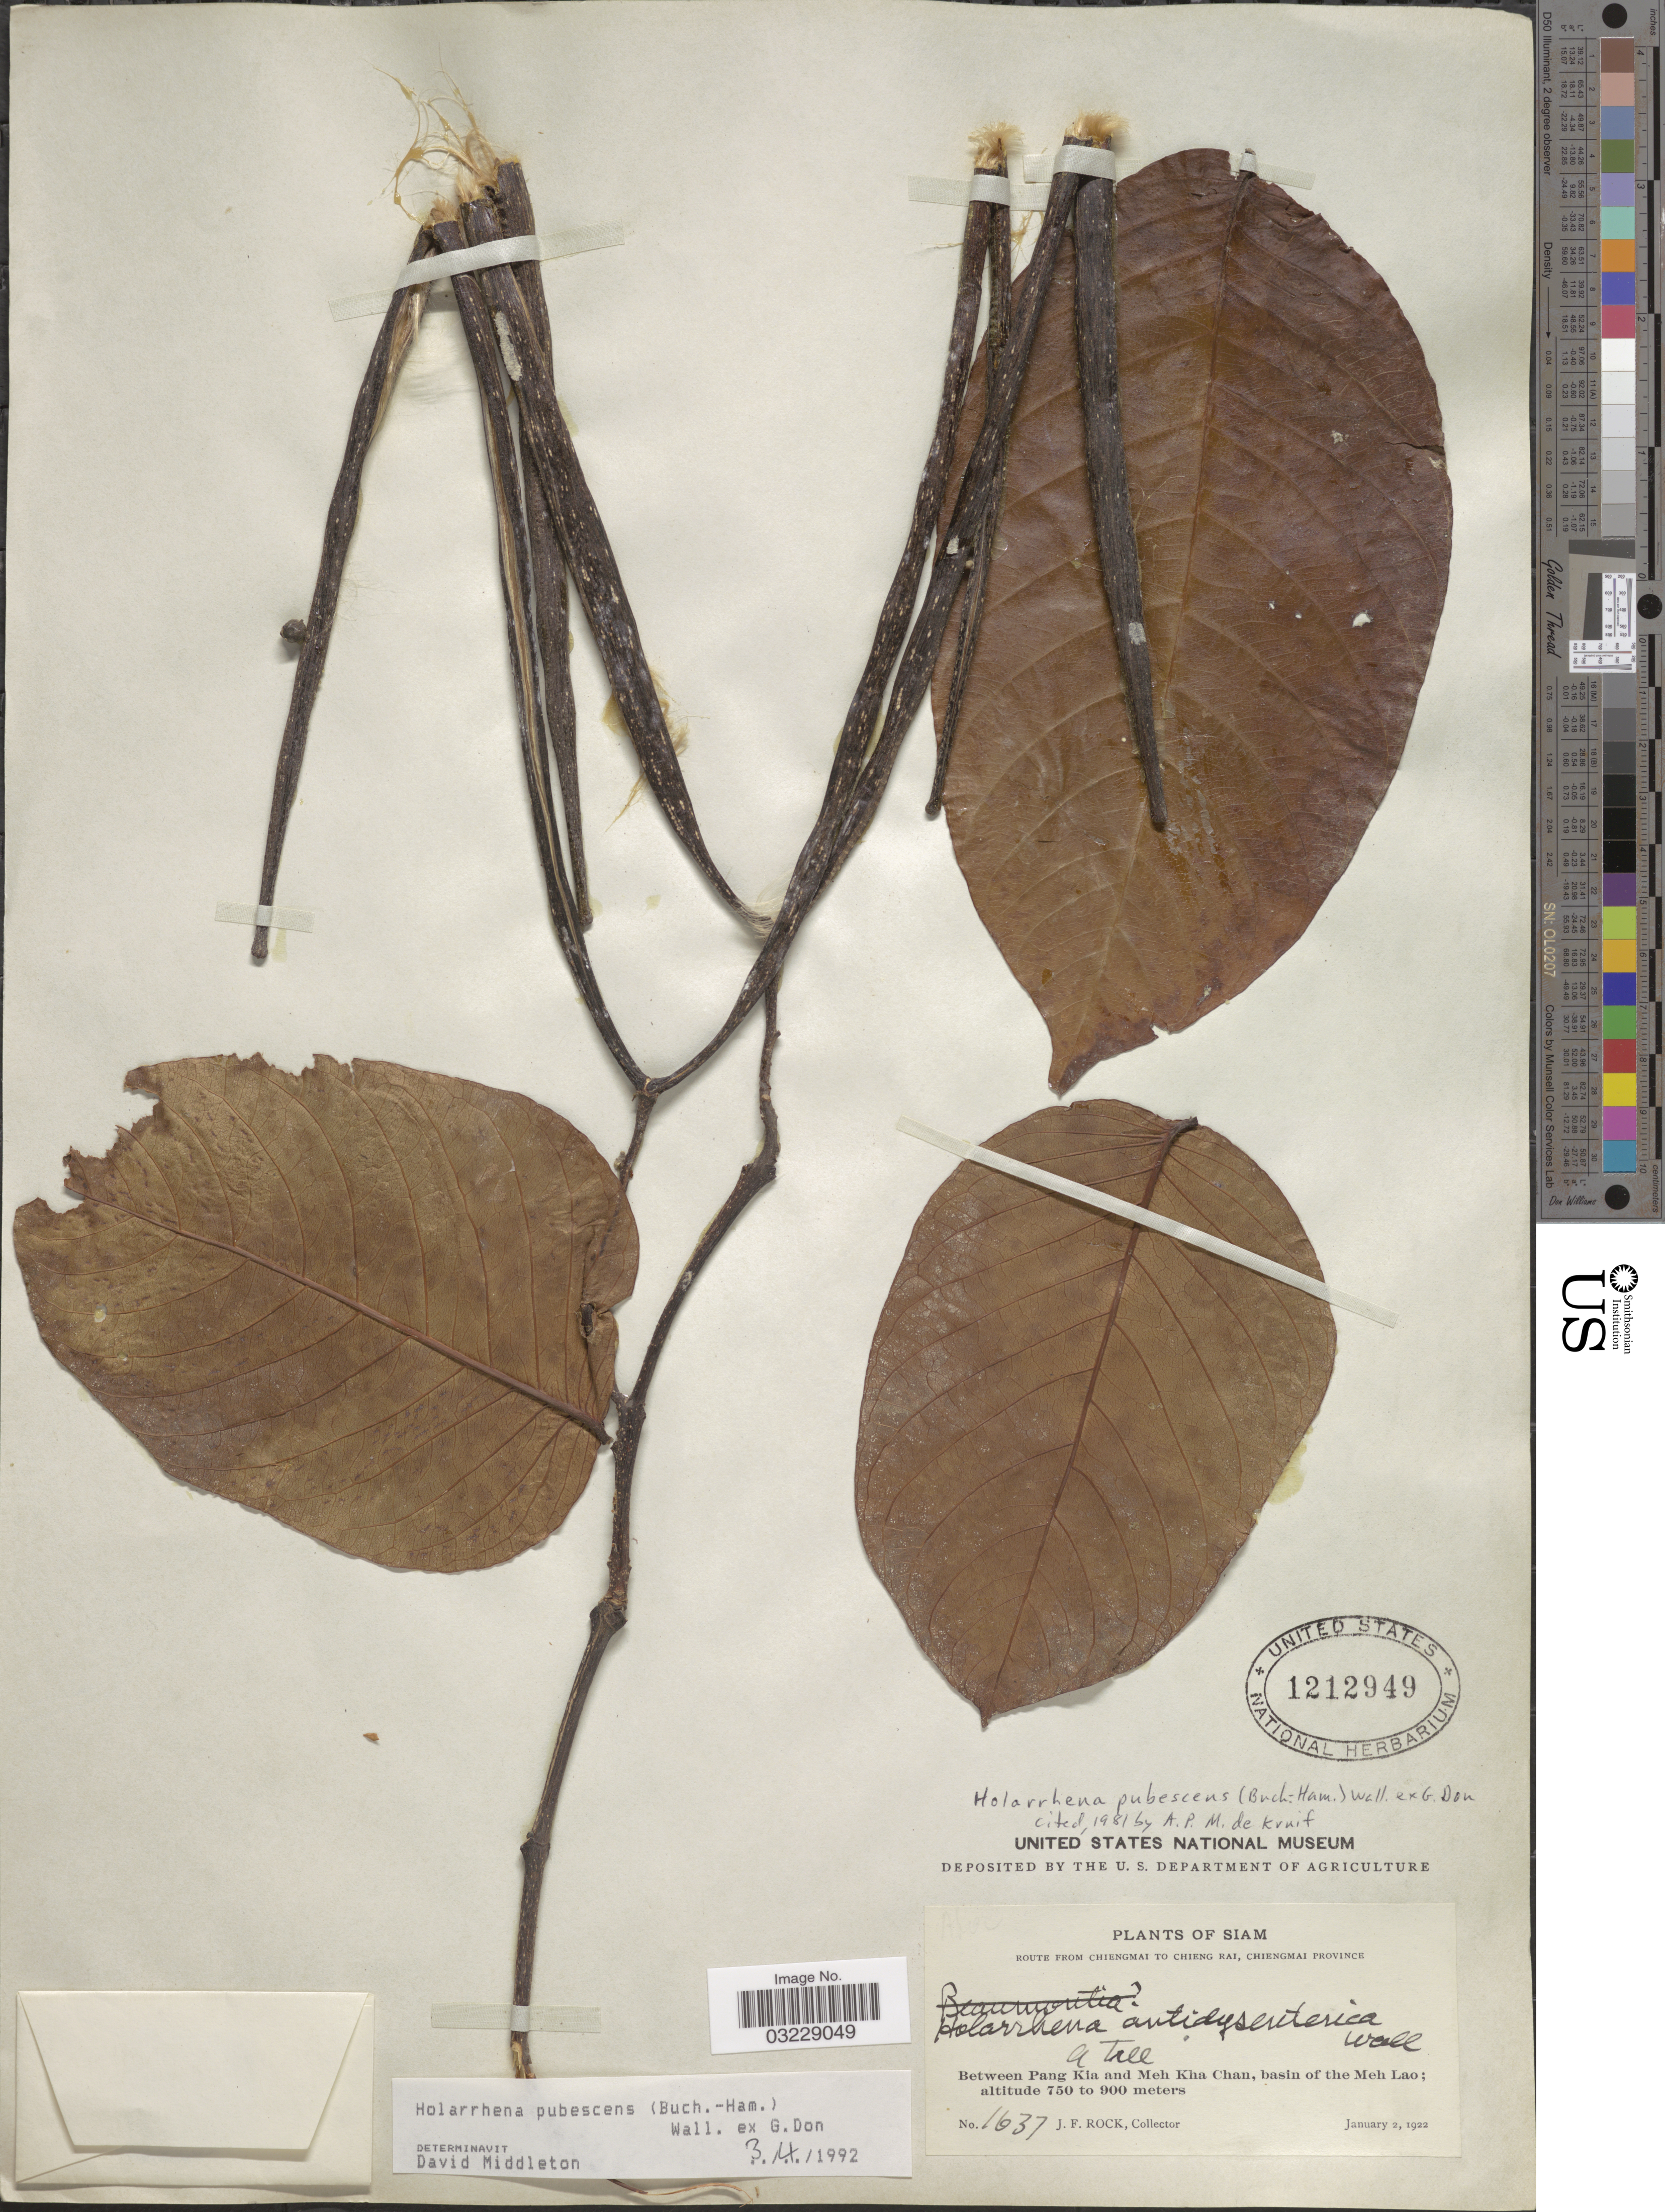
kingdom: Plantae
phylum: Tracheophyta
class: Magnoliopsida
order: Gentianales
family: Apocynaceae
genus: Holarrhena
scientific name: Holarrhena pubescens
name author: (Buch.-Ham.) Wall. ex G. Don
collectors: J. Rock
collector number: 1637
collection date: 1922-01-02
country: Thailand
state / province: Chiang Mai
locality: Siam. Route from Chiengmai to Chieng Rai, Chiengmai Province. Between Pang Kia and Meh Kha Chan, basin of the Meh Lao.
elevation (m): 750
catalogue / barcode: US 1212949